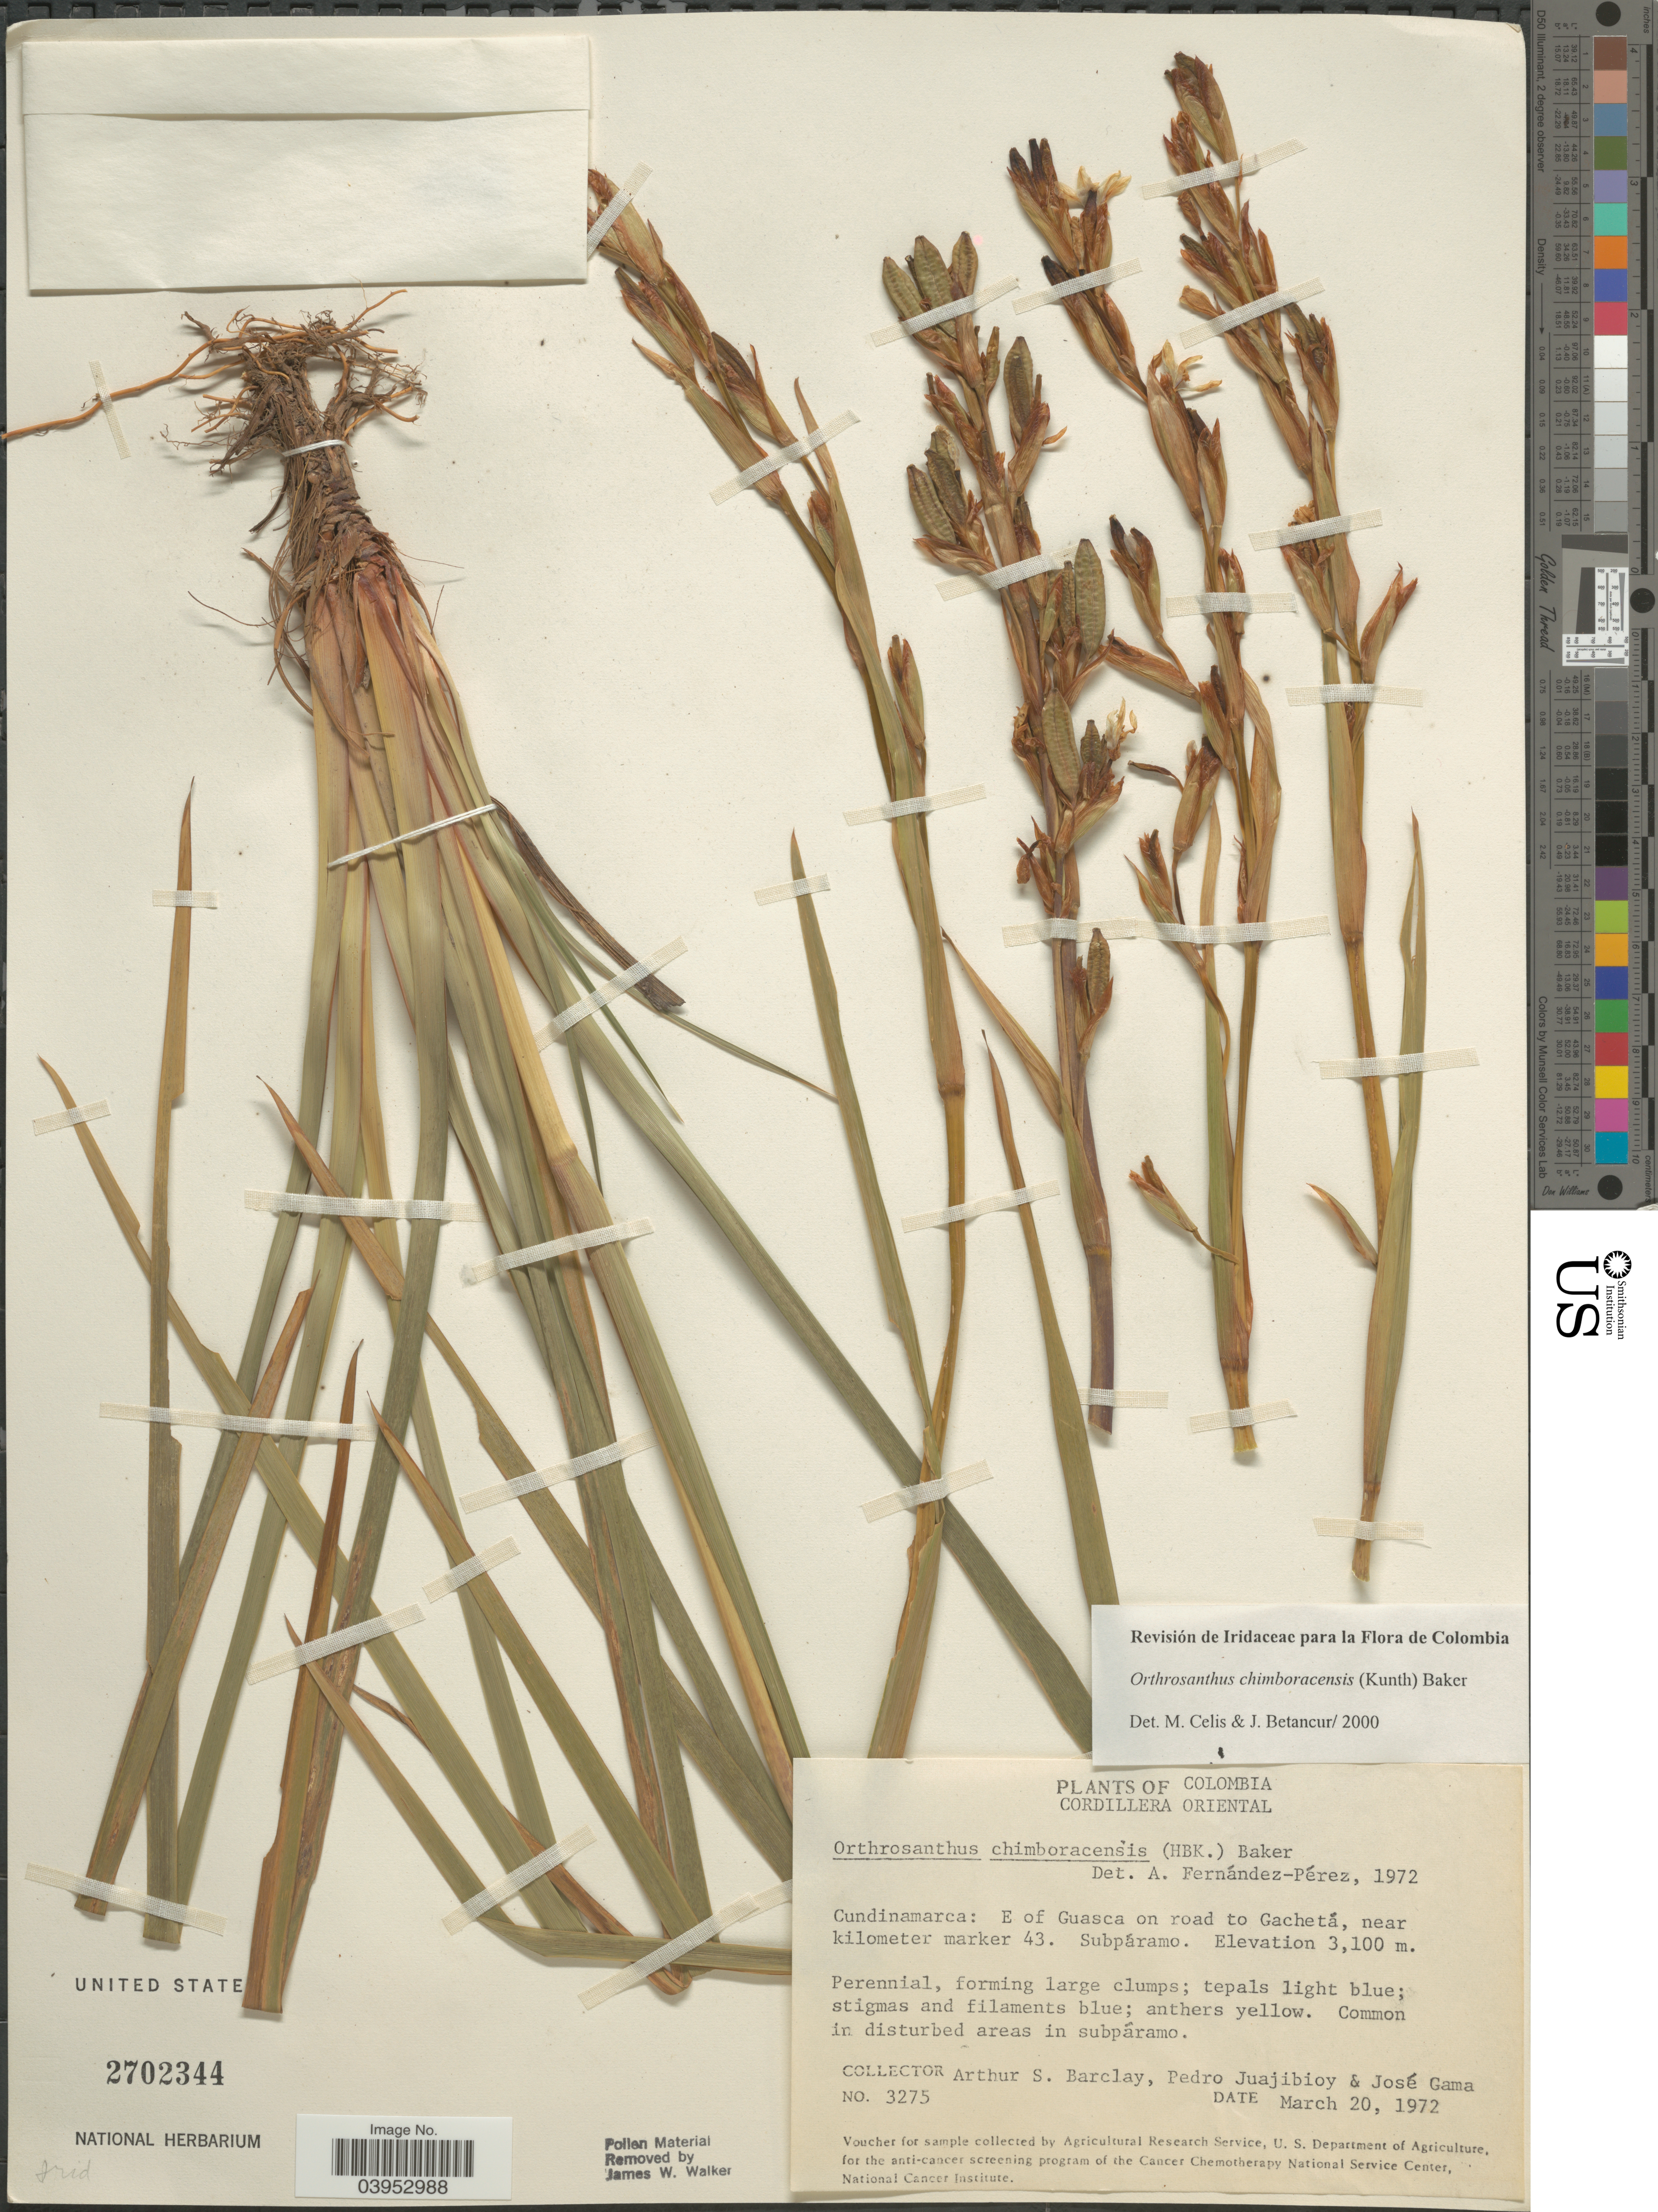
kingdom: Plantae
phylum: Tracheophyta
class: Liliopsida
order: Asparagales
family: Iridaceae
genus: Orthrosanthus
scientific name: Orthrosanthus chimboracensis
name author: (Kunth) Baker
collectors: A. S. Barclay, P. Juajibioy & J. Gama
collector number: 3275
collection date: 1972-03-20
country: Colombia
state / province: Cundinamarca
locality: Cordillera Oriental. E of Guasca on road to Gachetá, near kilometer marker 43.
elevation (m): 3100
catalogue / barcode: US 2702344